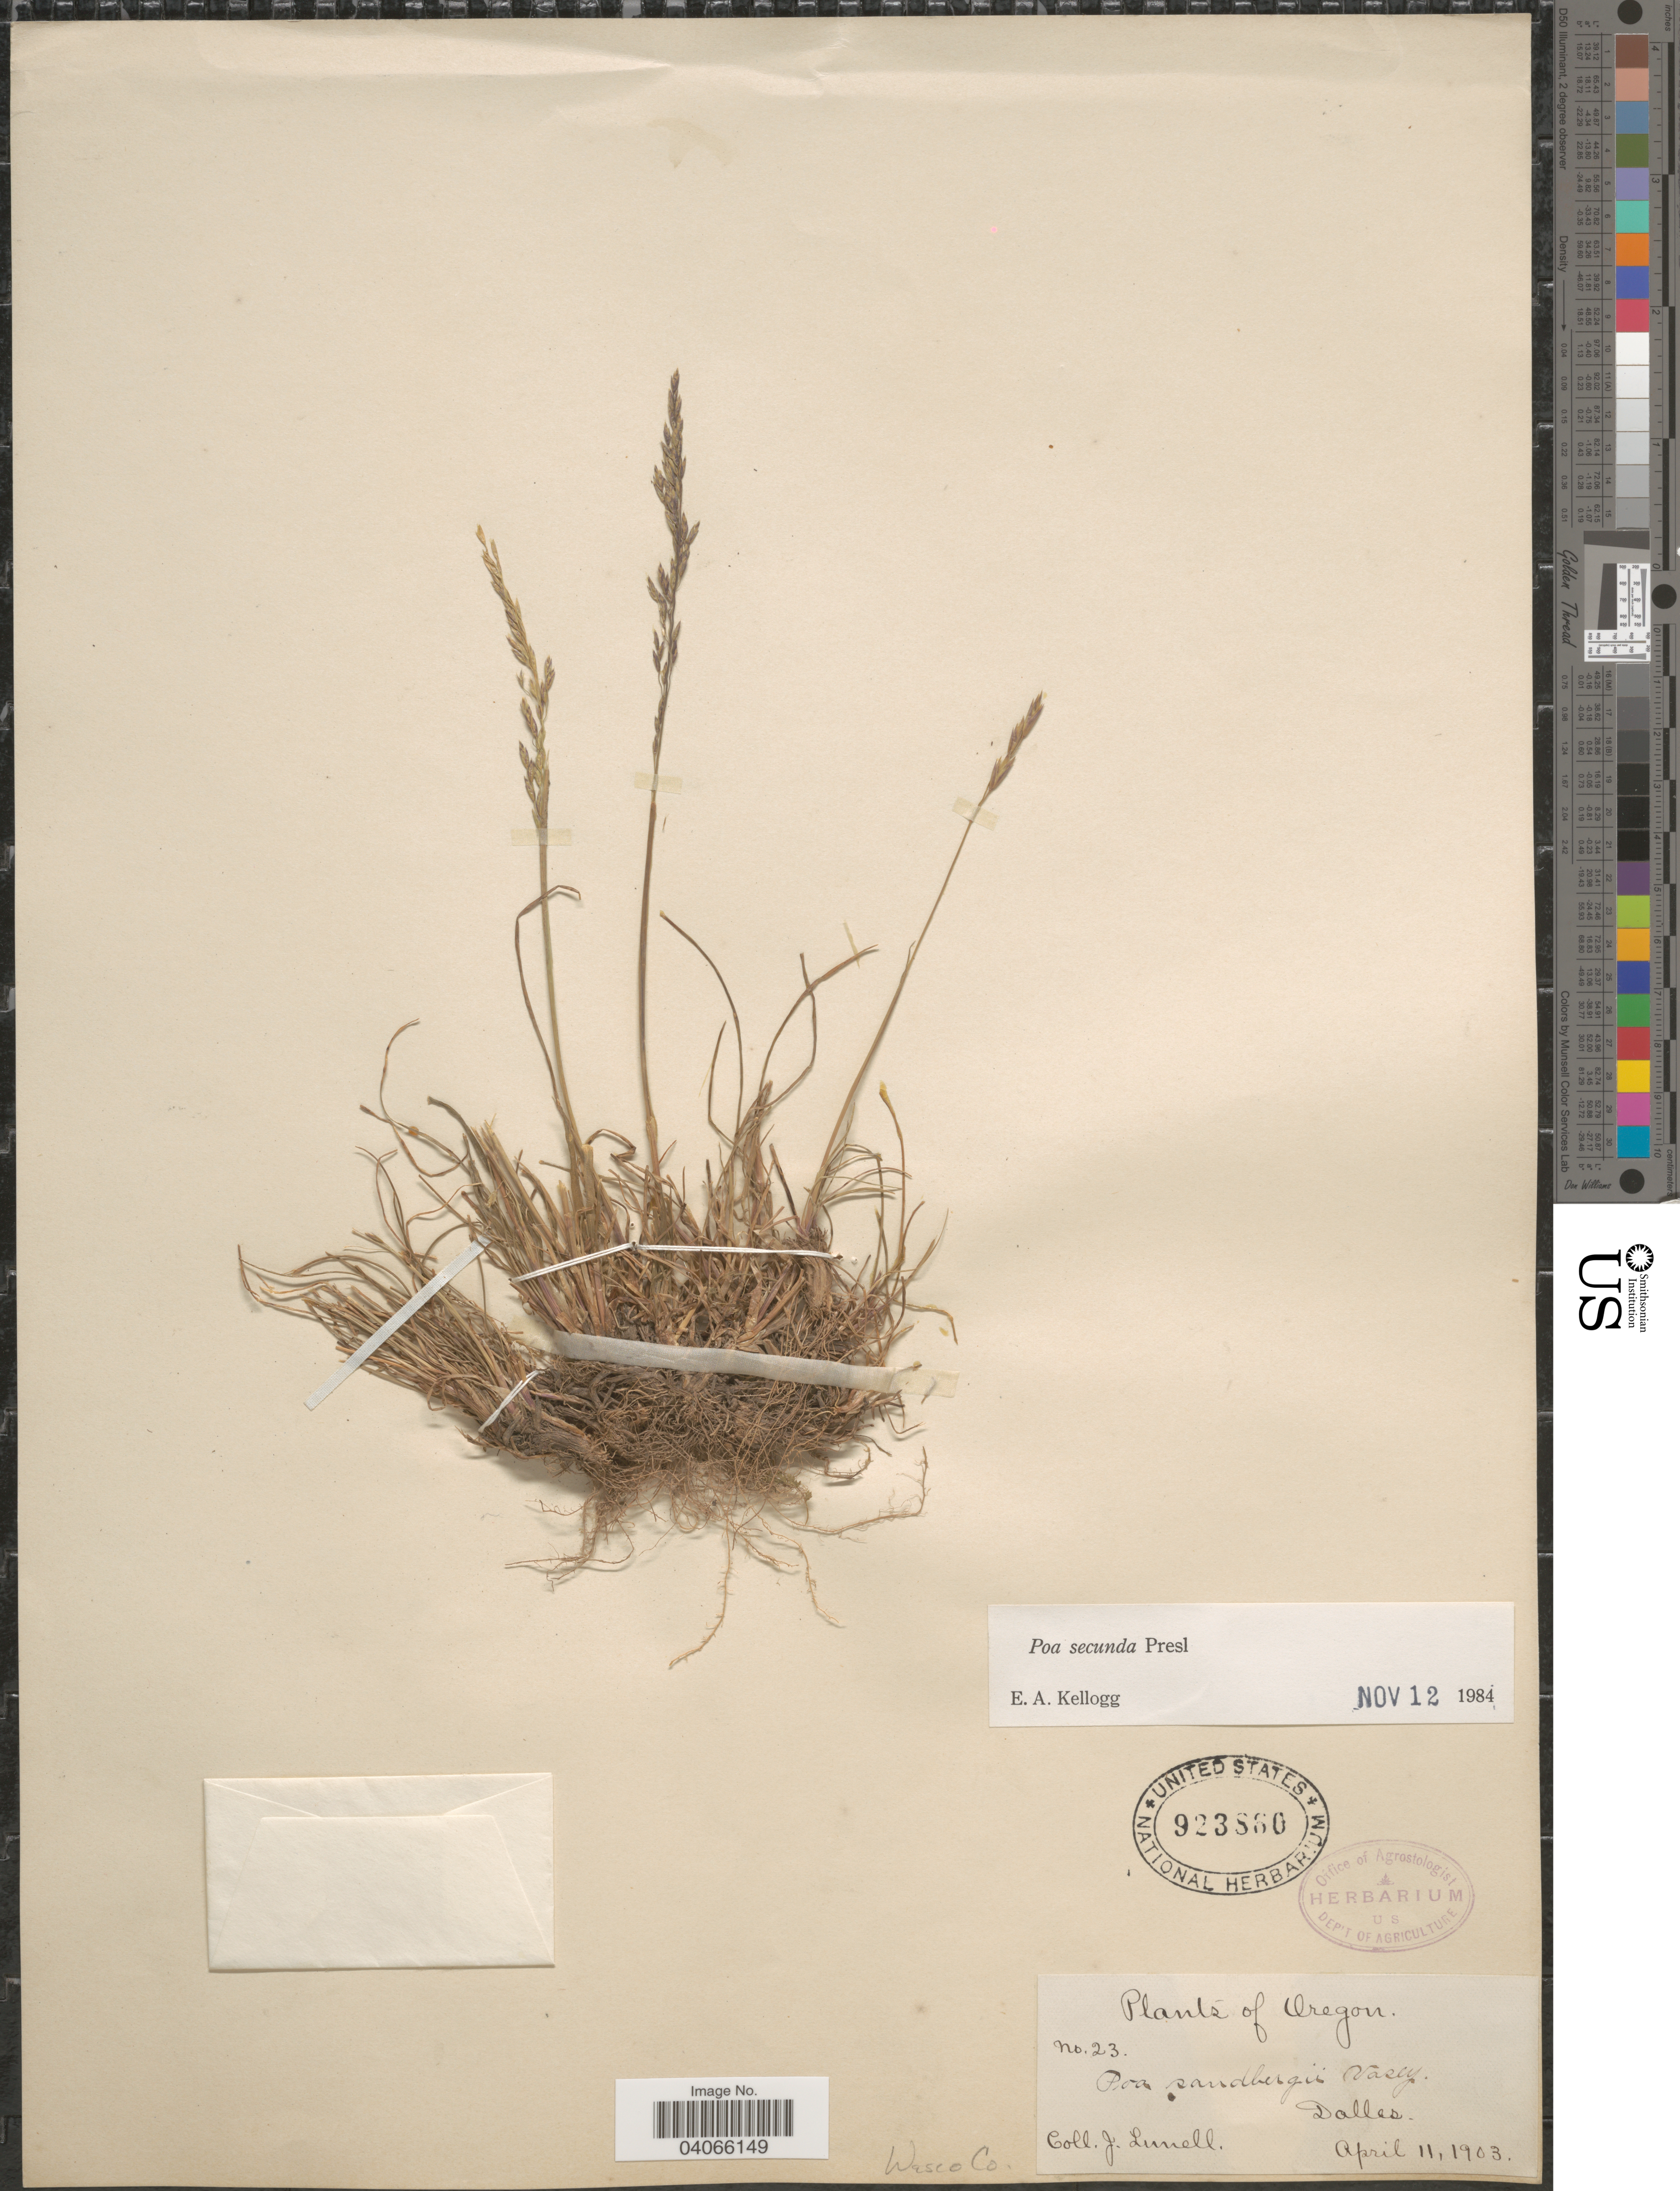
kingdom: Plantae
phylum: Tracheophyta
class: Liliopsida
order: Poales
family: Poaceae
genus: Poa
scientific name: Poa secunda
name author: J. Presl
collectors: J. Lunell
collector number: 23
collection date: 1903-04-11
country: United States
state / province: Oregon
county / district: Wasco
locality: Dalles. Wasco Co.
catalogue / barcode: US 923860